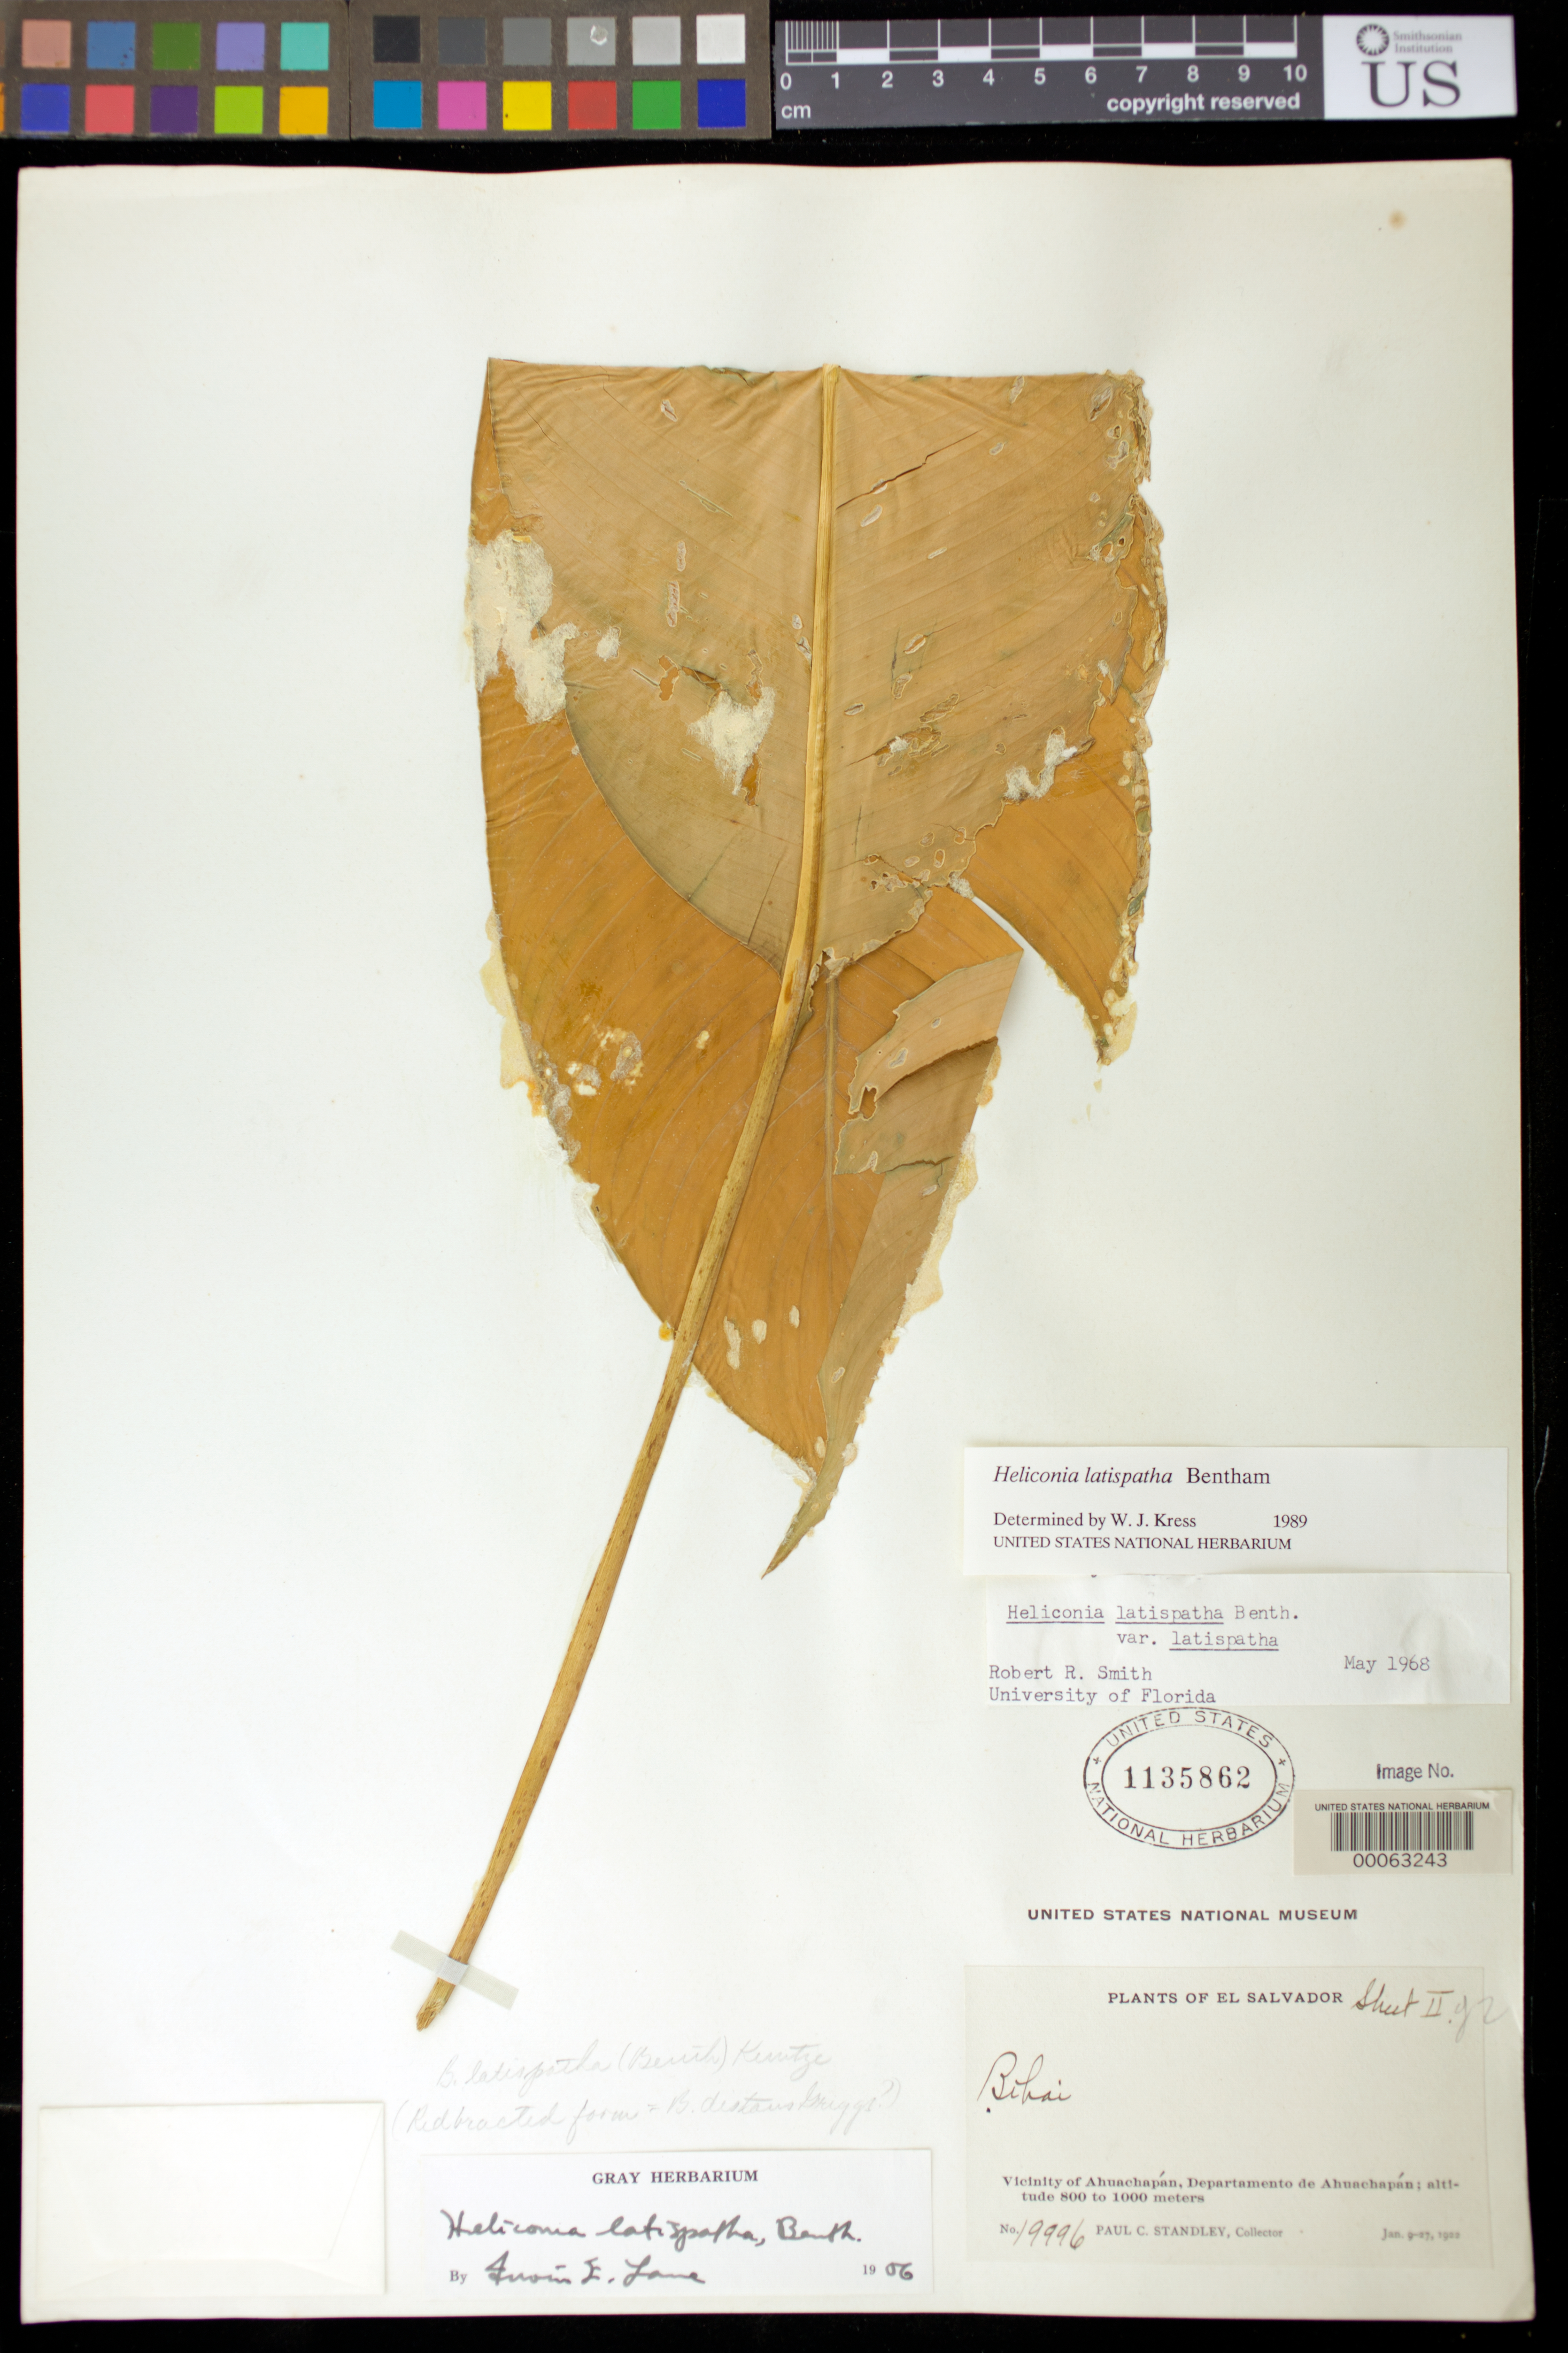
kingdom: Plantae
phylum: Tracheophyta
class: Liliopsida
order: Zingiberales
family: Heliconiaceae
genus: Heliconia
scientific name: Heliconia latispatha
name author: Benth.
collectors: P. C. Standley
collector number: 19996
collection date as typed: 09 Jan 1922 to 27 Jan 1922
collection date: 1922-01-09/1922-01-27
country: El Salvador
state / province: Ahuachapán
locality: Vicinity of ahuachapan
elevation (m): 800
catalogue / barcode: US 1135862